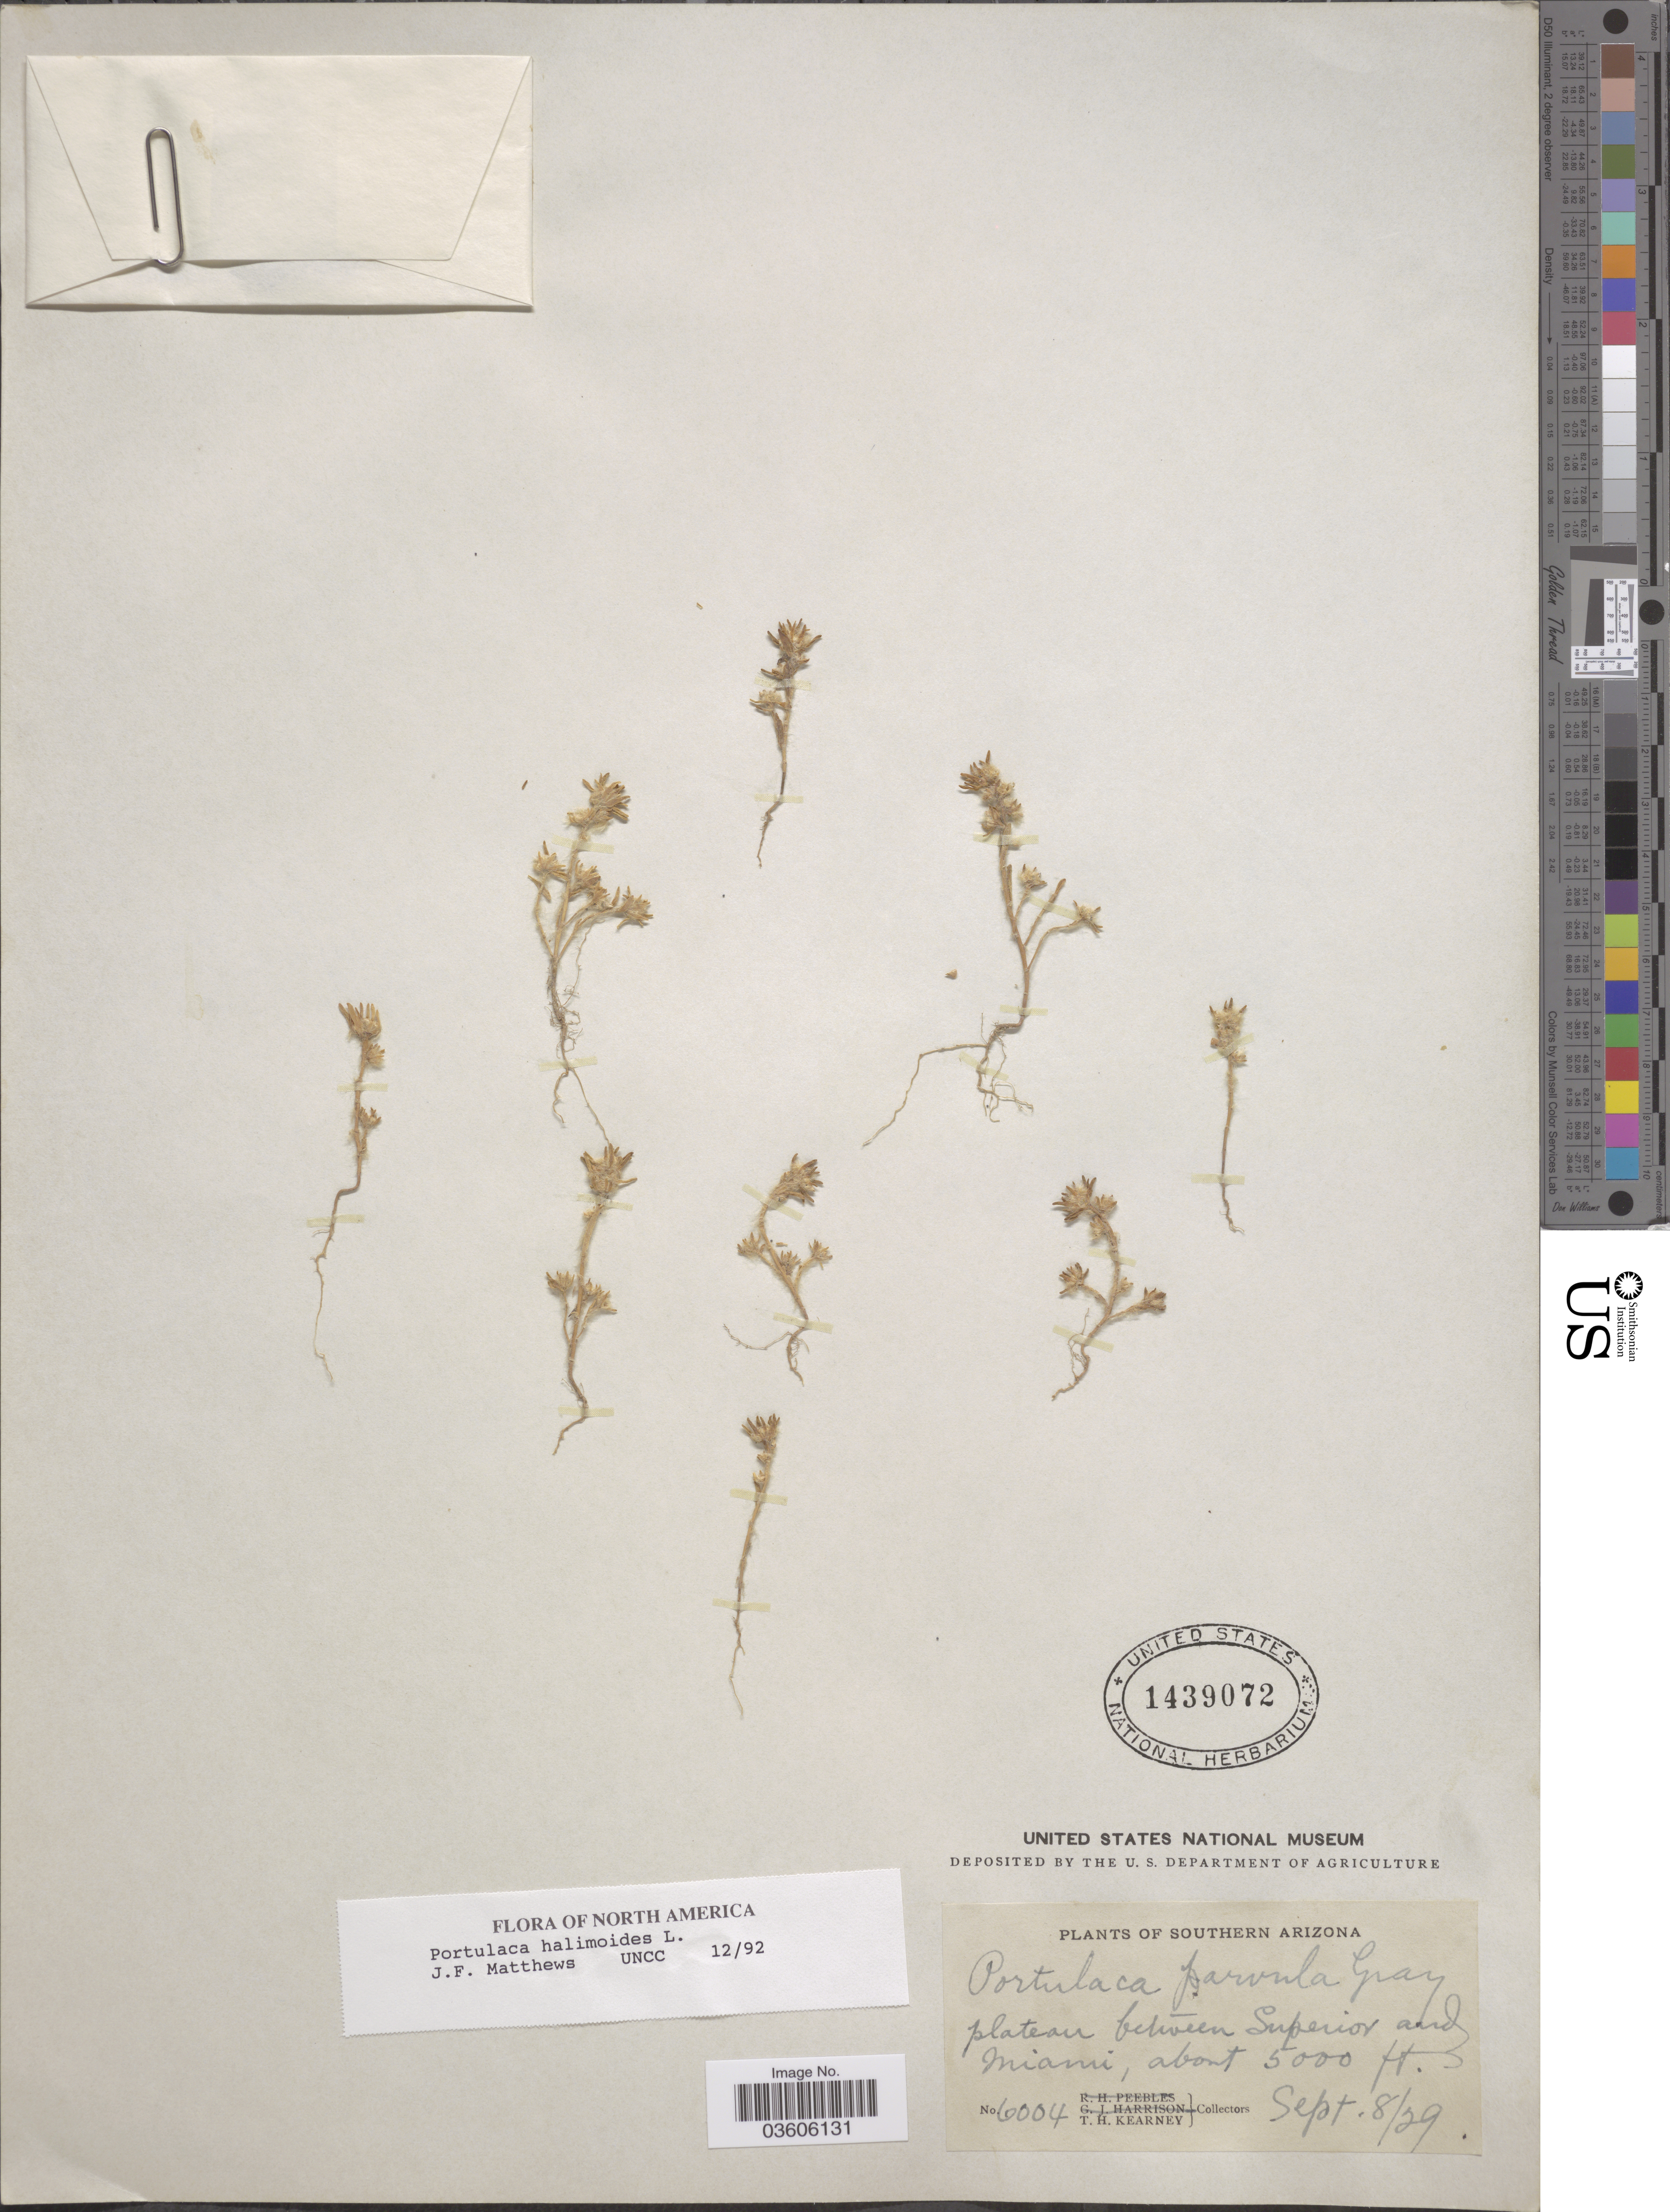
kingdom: Plantae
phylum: Tracheophyta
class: Magnoliopsida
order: Caryophyllales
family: Portulacaceae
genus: Portulaca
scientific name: Portulaca halimoides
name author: L.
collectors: T. H. Kearney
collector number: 6004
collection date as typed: Transcribed d/m/y: 8/9/29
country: United States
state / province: Arizona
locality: Southern Arizona. Plateau between Superior and Miami.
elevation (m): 1524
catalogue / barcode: US 1439072